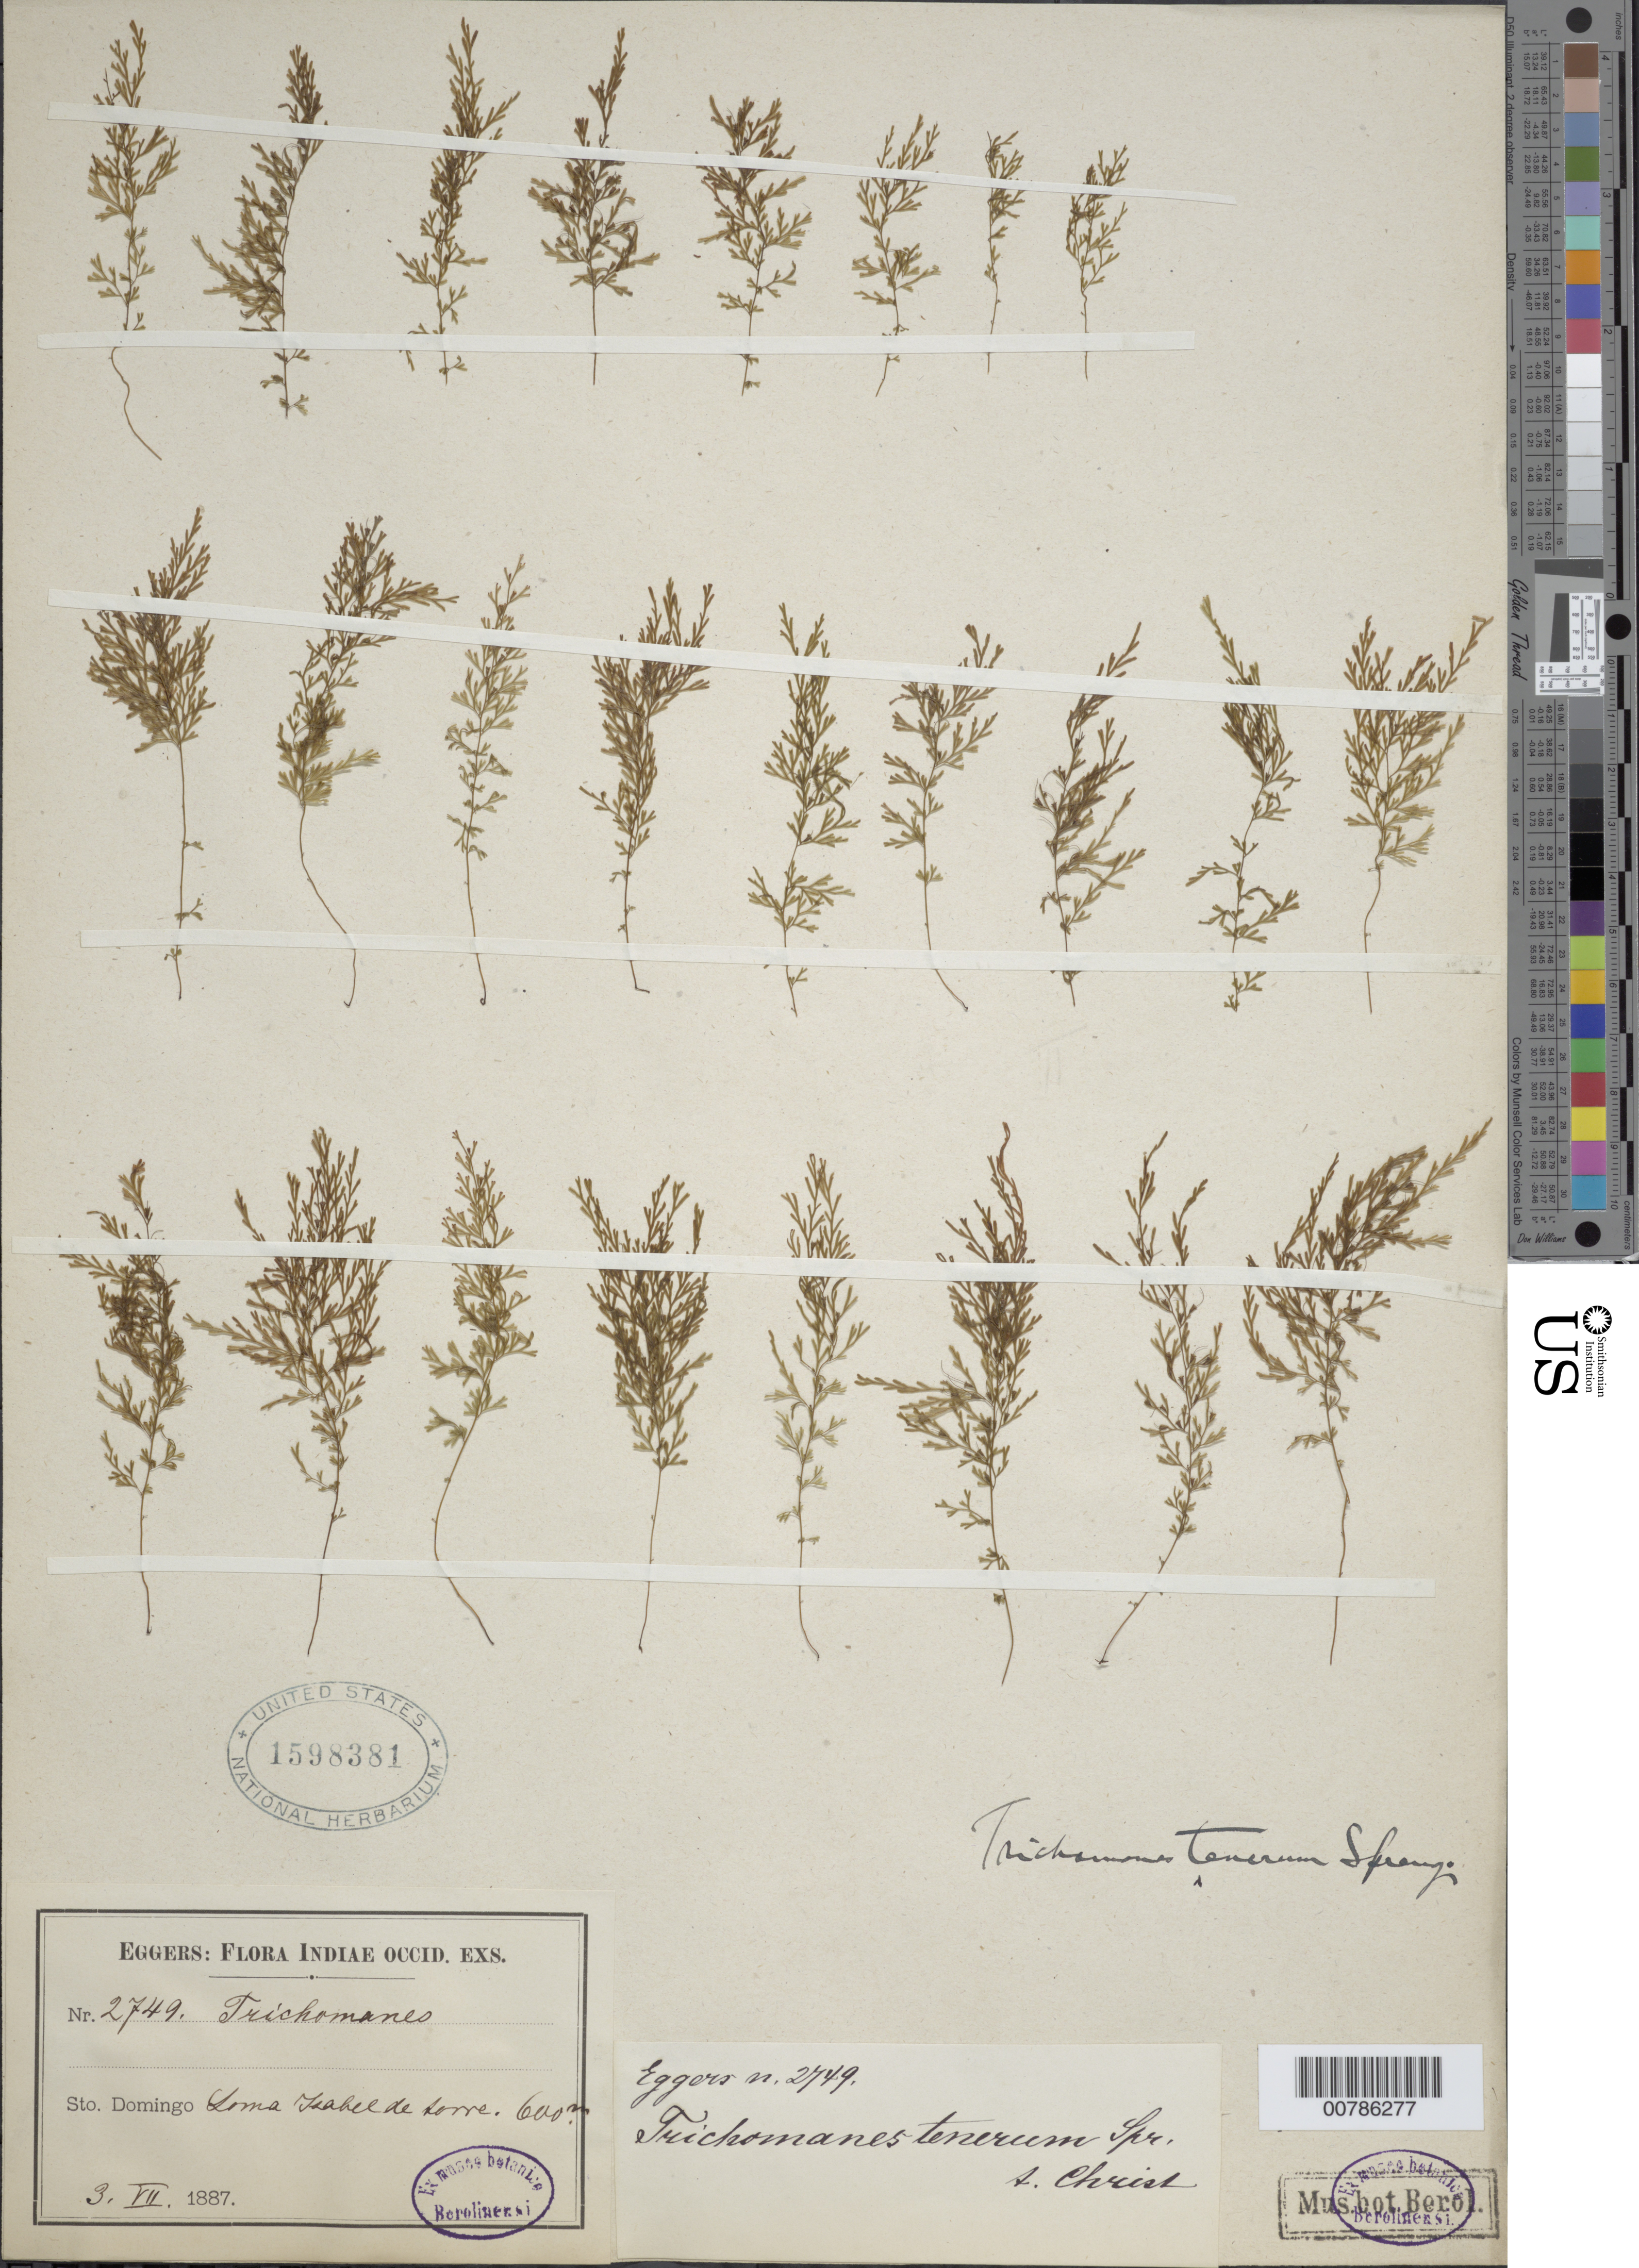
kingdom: Plantae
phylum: Tracheophyta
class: Polypodiopsida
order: Hymenophyllales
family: Hymenophyllaceae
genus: Polyphlebium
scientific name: Polyphlebium angustatum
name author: (Carmich.) Ebihara & Dubuisson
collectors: H. F. A. von Eggers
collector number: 2749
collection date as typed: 03 Jul 1887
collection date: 1887-07-03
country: Dominican Republic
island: Hispaniola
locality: Loma Isabel de Lorre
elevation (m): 600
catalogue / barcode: US 1598381